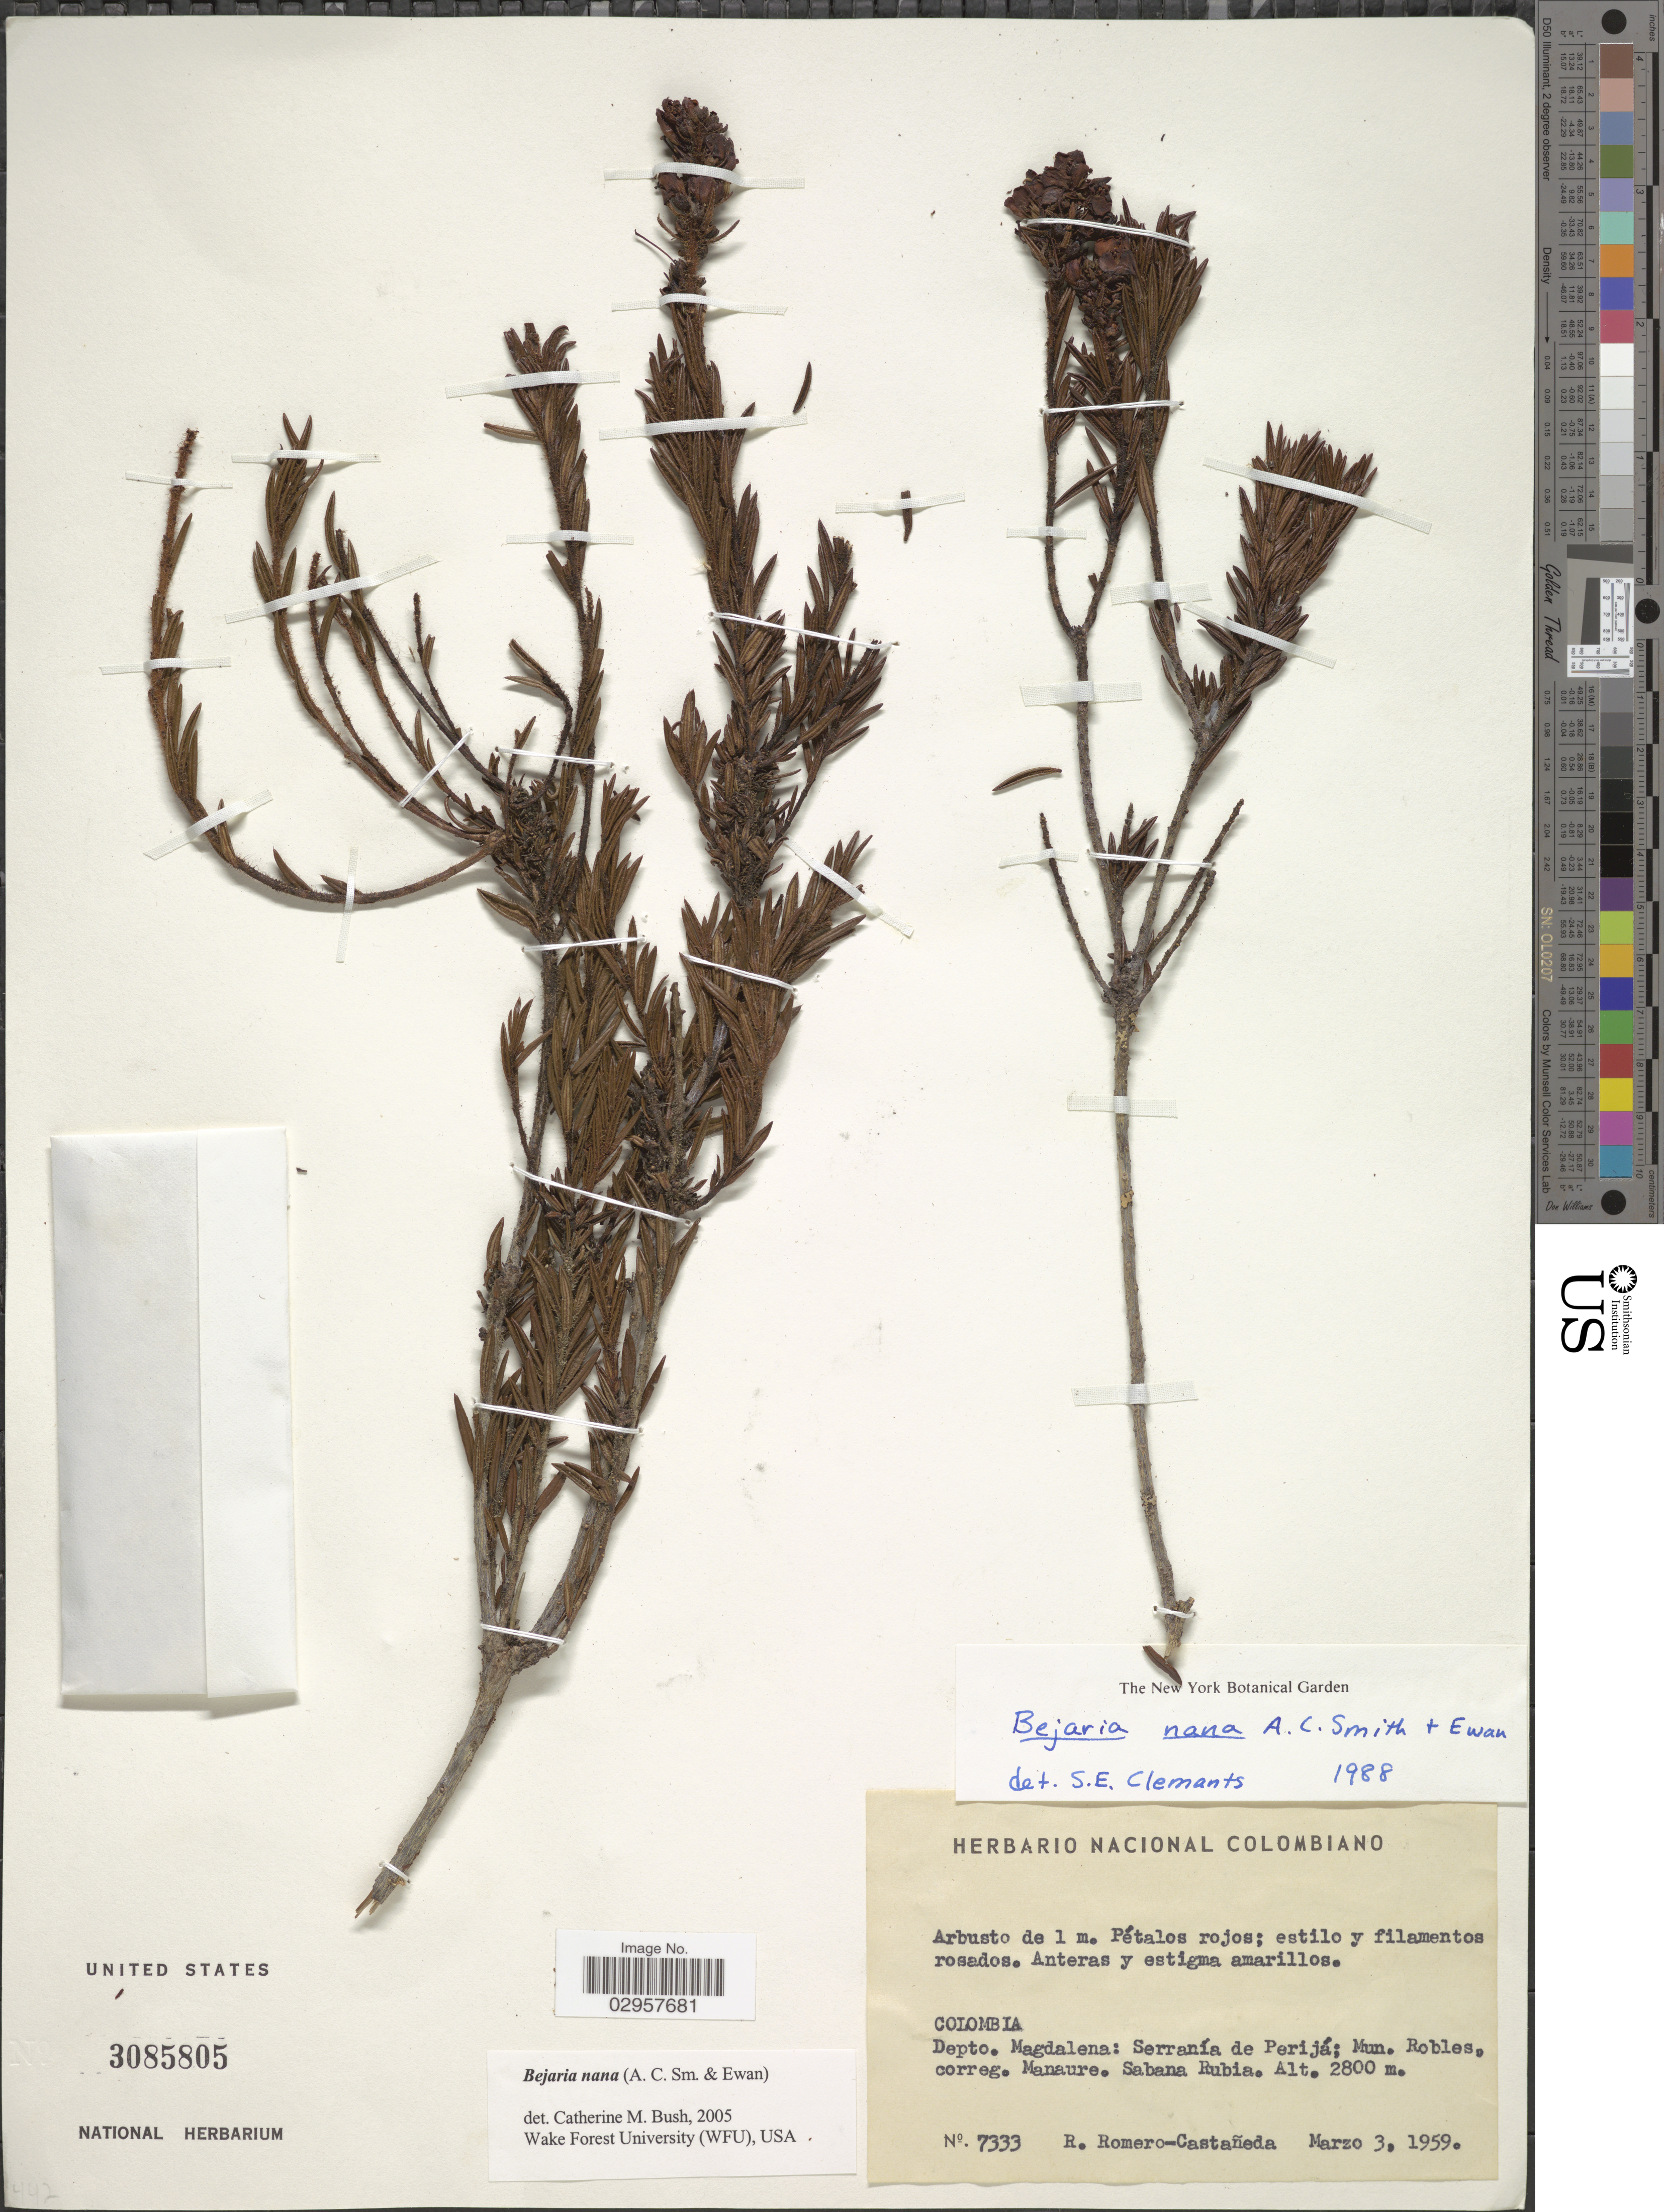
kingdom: Plantae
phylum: Tracheophyta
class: Magnoliopsida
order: Ericales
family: Ericaceae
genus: Bejaria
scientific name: Bejaria nana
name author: A.C. Sm. & Ewan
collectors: R. Romero Castañeda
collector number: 7333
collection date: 1959-03-03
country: Colombia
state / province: Magdalena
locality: Depto. Magdalena: Serranía de Perijá: Mun. Robles. correg. Manaure. Sabana Rubia.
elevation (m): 2800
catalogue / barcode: US 3085805